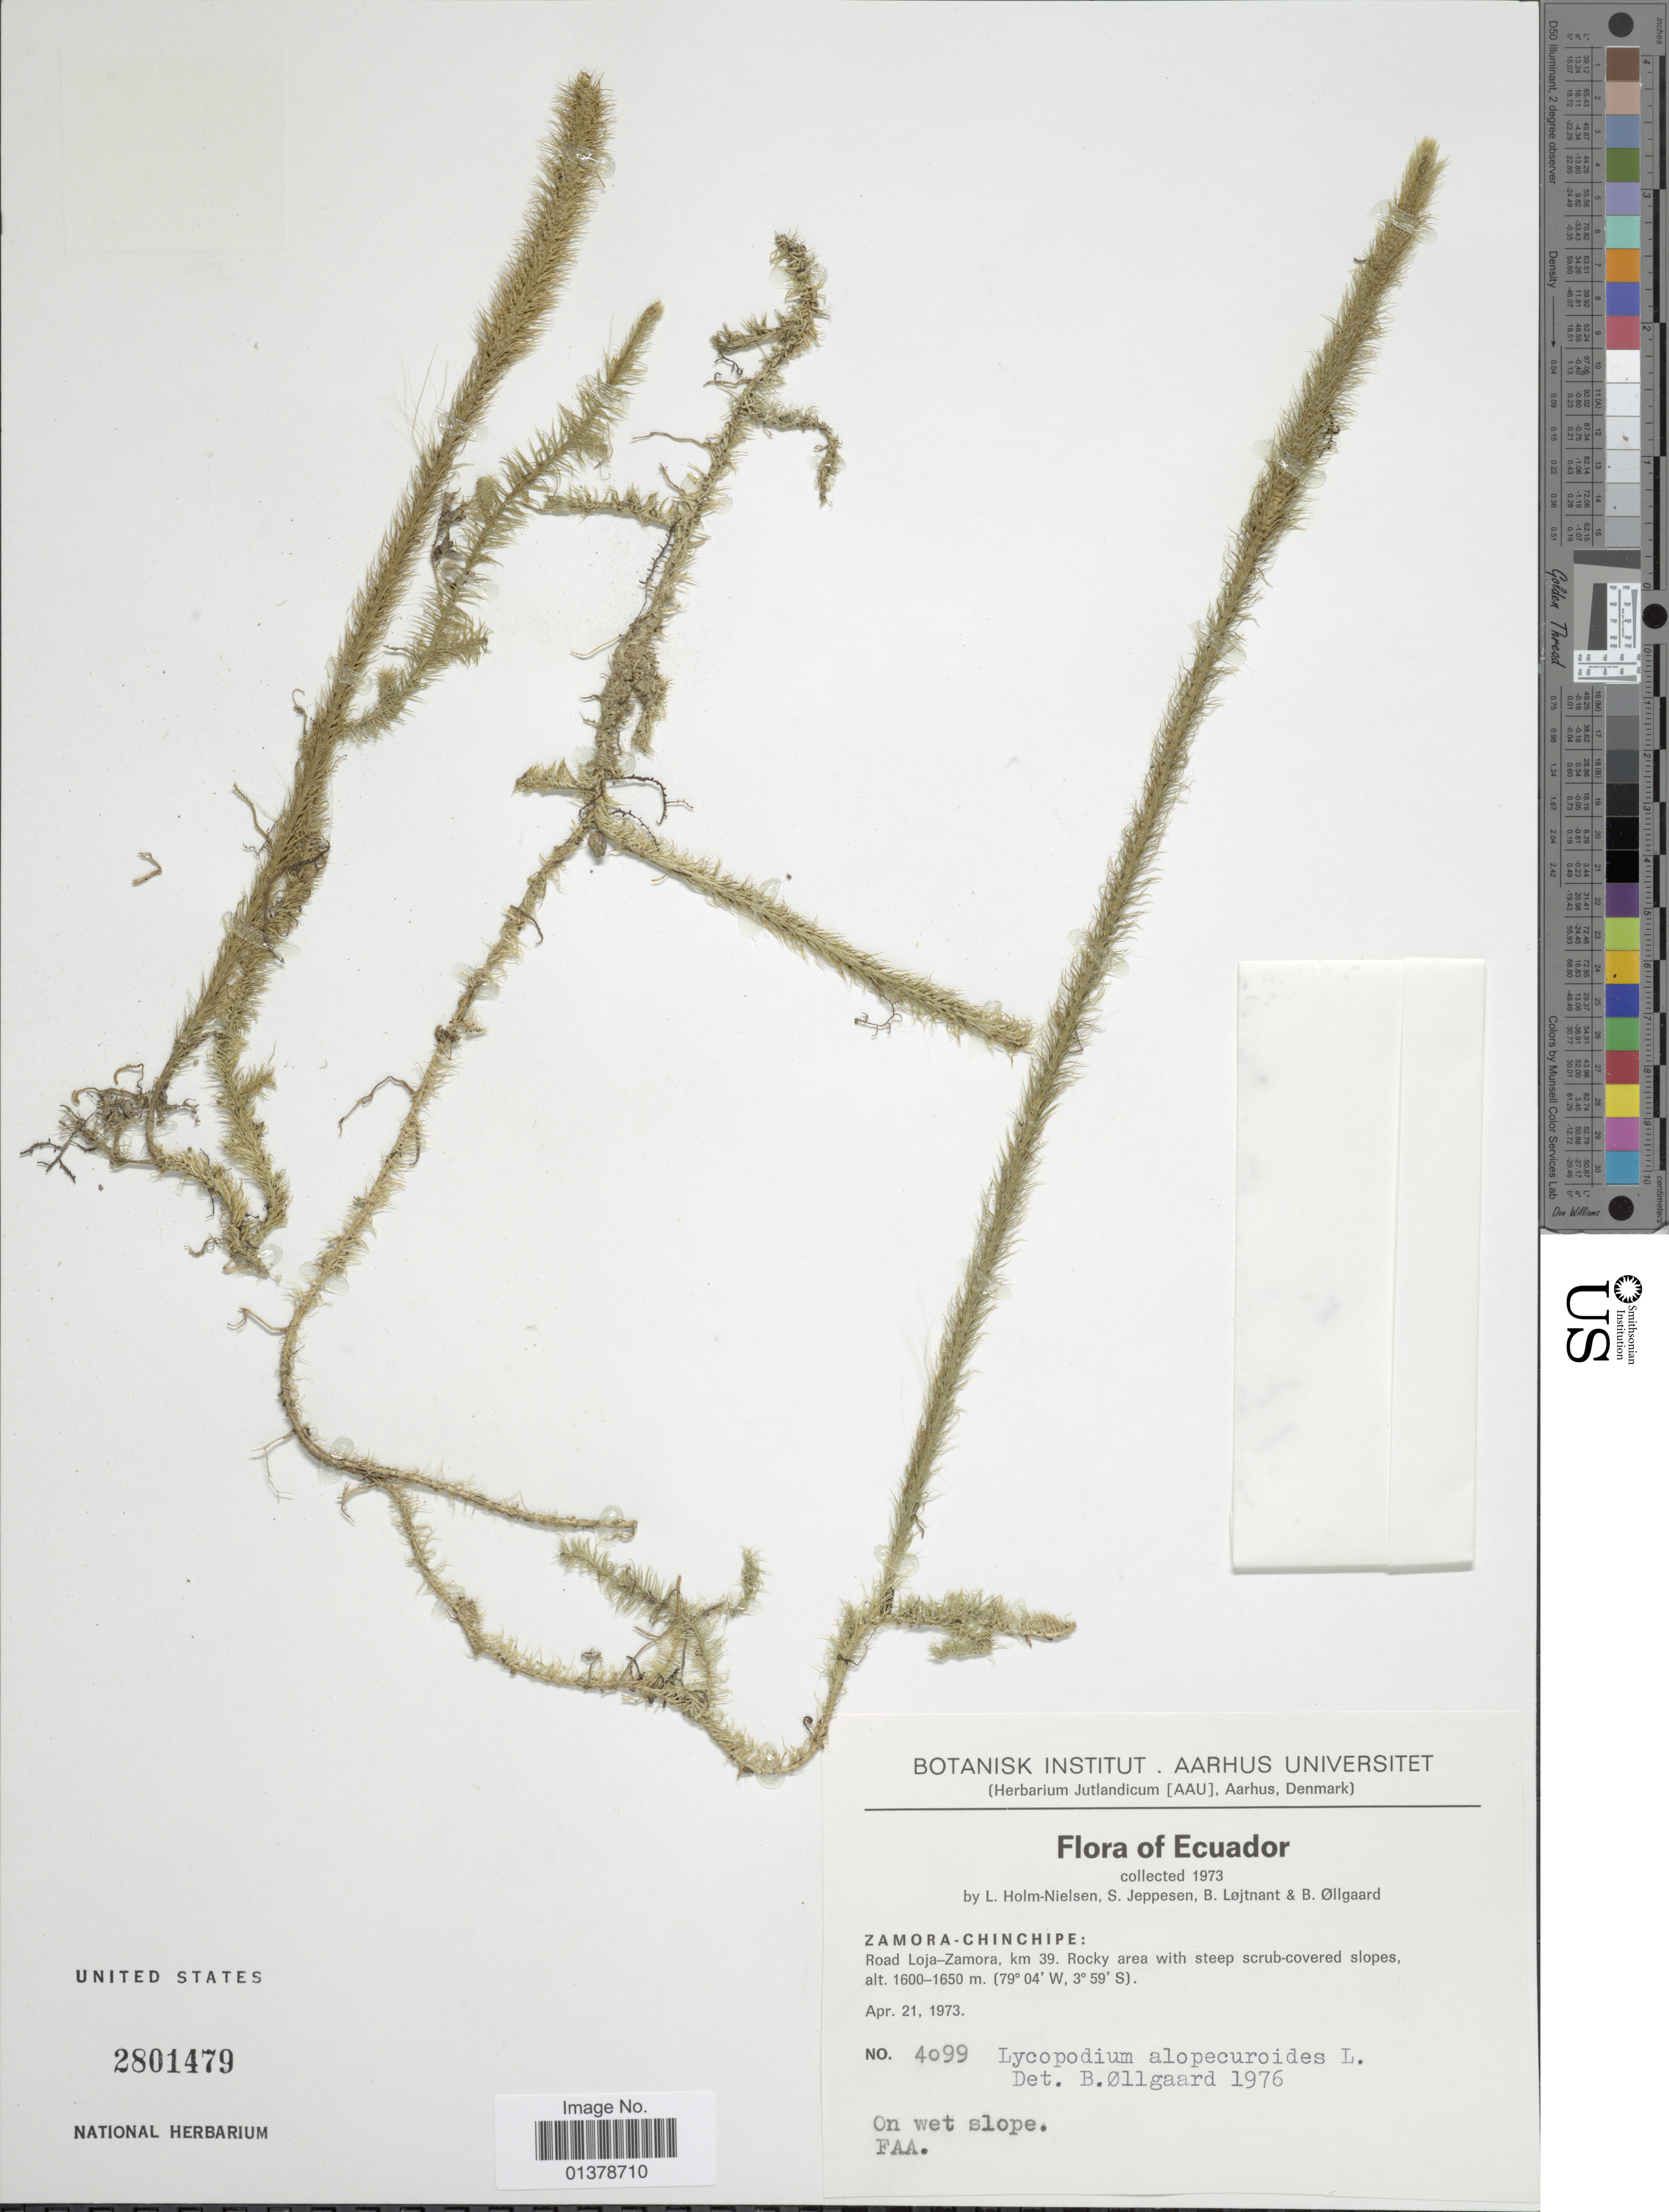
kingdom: Plantae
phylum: Tracheophyta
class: Lycopodiopsida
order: Lycopodiales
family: Lycopodiaceae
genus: Lycopodiella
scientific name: Lycopodiella alopecuroides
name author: (L.) Cranfill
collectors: L. B. Holm-Nielsen, S. Jeppesen, B. Löjtnant & B. Øllgaard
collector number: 4099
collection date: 1973-04-21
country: Ecuador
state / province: Zamora-Chinchipe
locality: Road Loja-Zamora, km 39 rocky area with steep scrub-covered slopes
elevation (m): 1600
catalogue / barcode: US 2801479